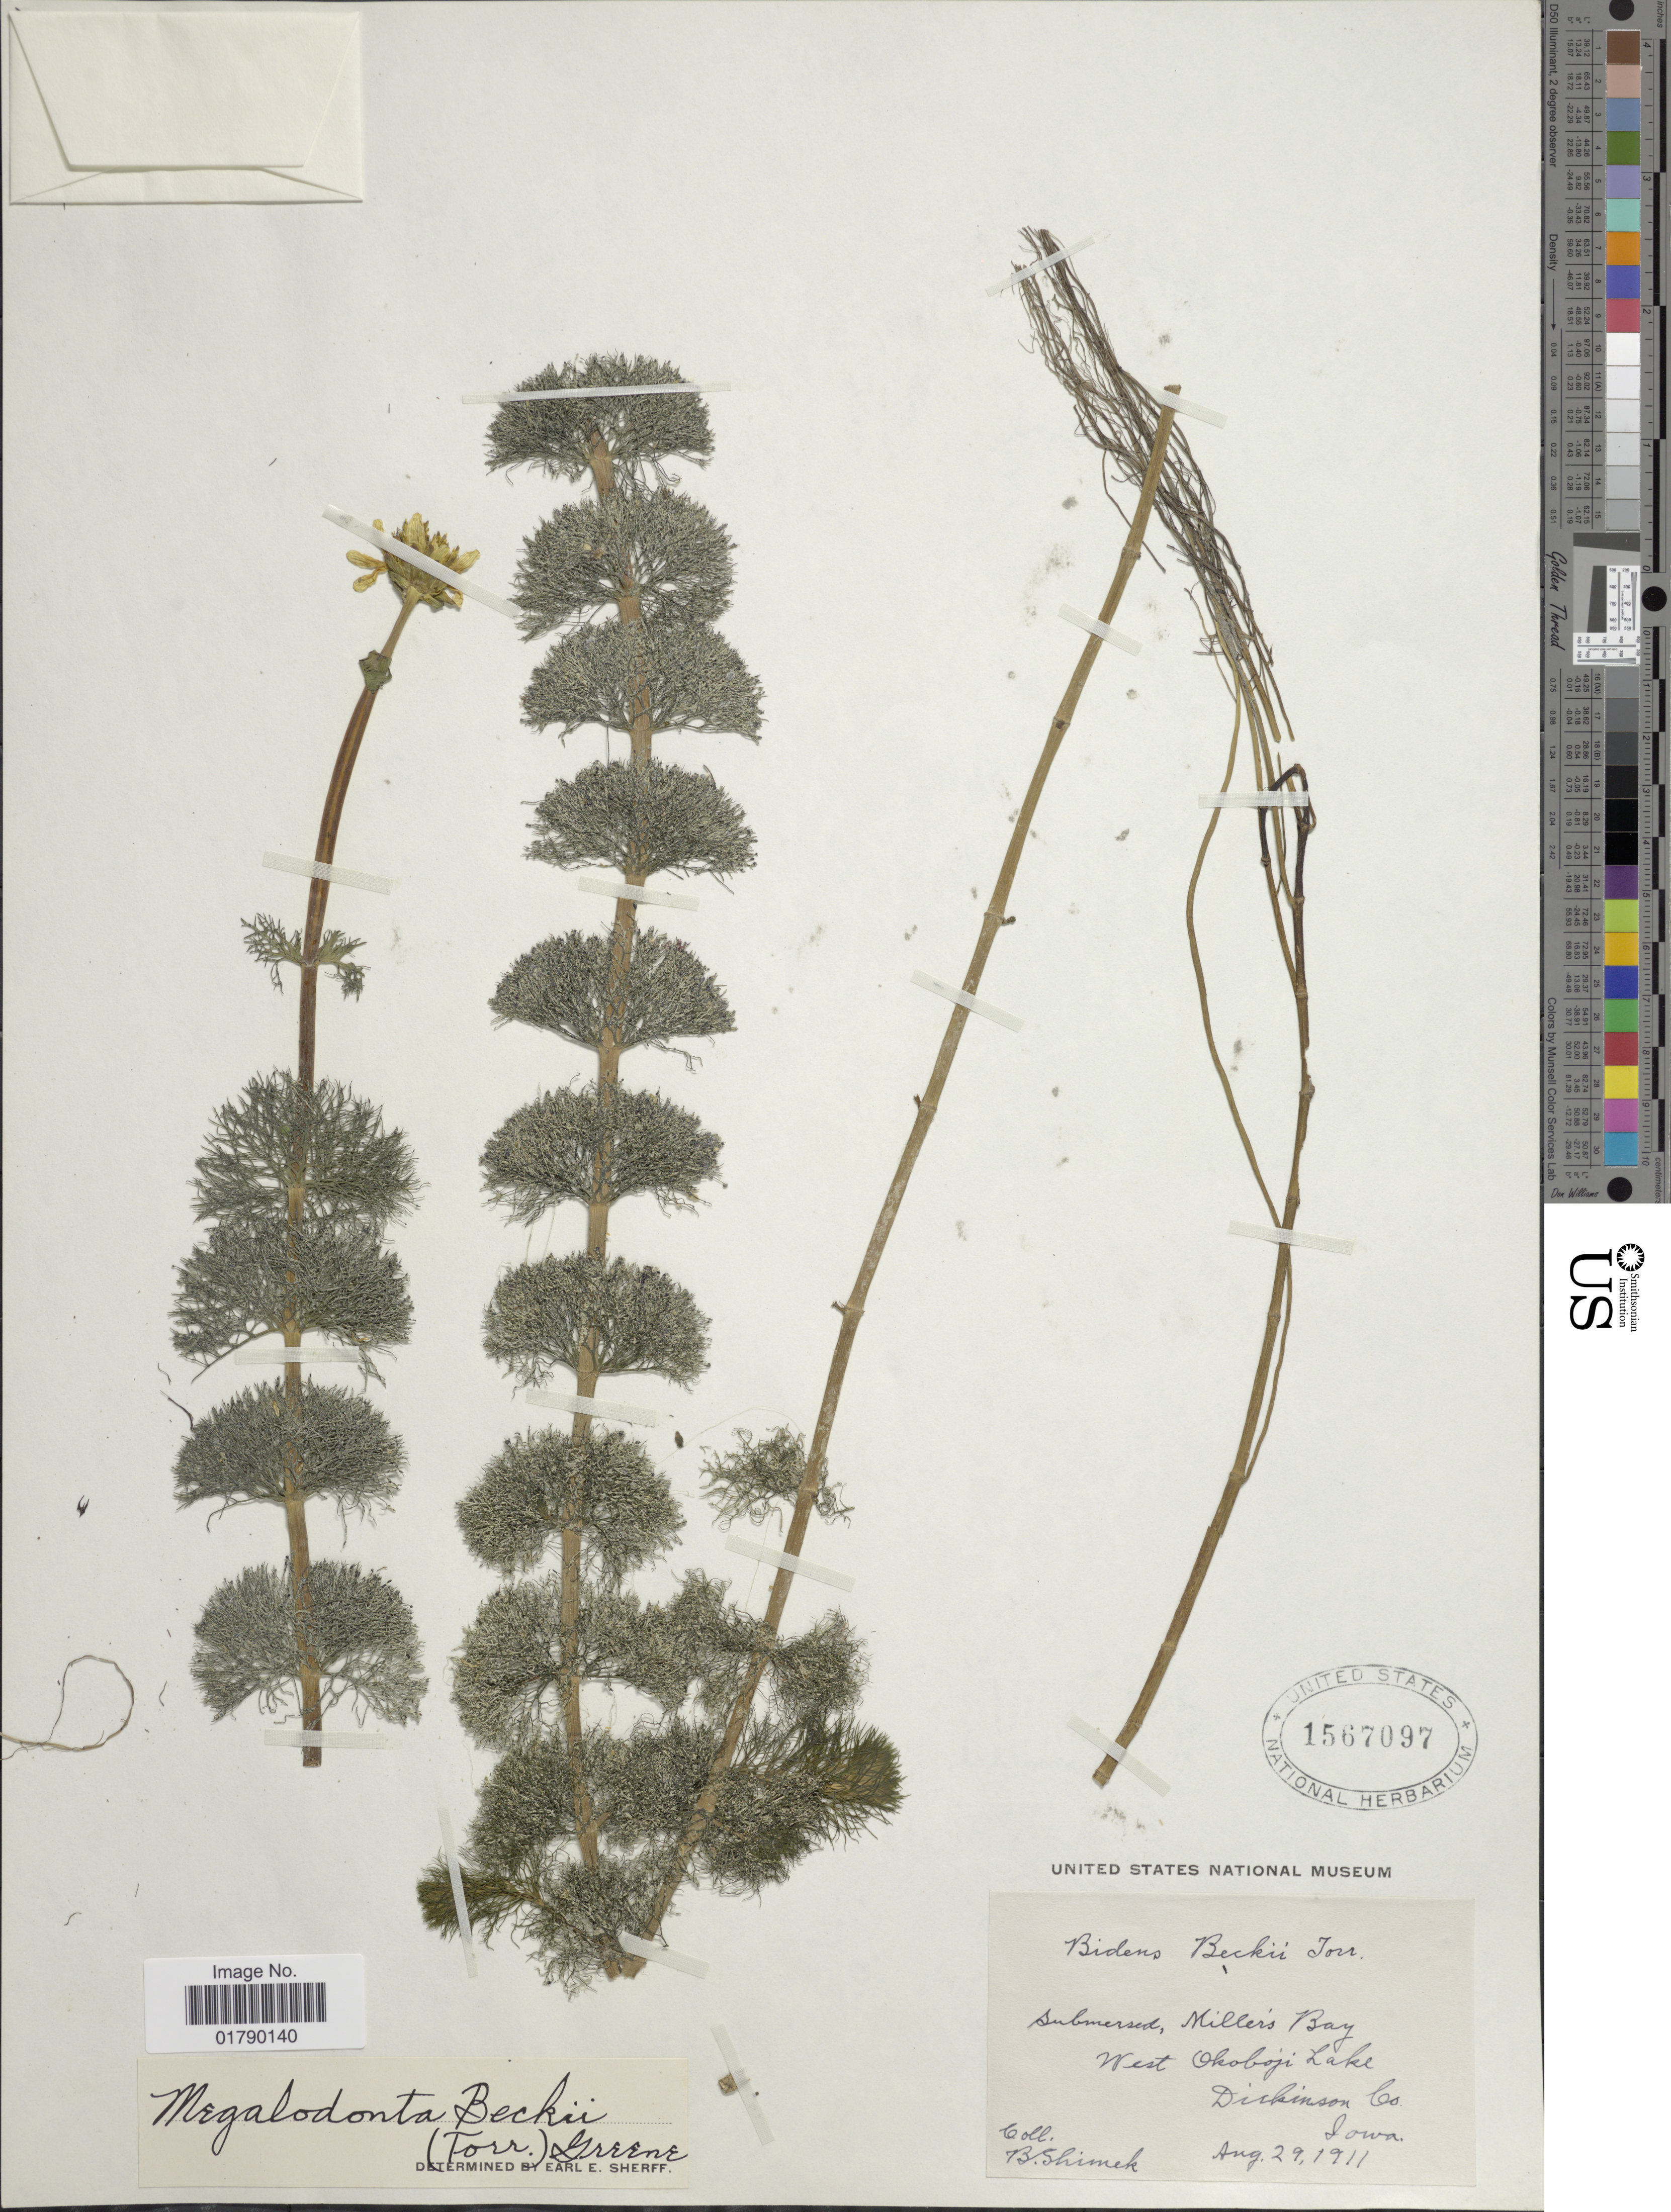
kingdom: Plantae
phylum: Tracheophyta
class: Magnoliopsida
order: Asterales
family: Asteraceae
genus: Megalodonta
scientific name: Megalodonta sp.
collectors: B. Shimek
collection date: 1911-08-29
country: United States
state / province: Iowa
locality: Submersed, Miller's Bay, West Okoboji Lake, Dickinson Co.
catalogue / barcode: US 1567097